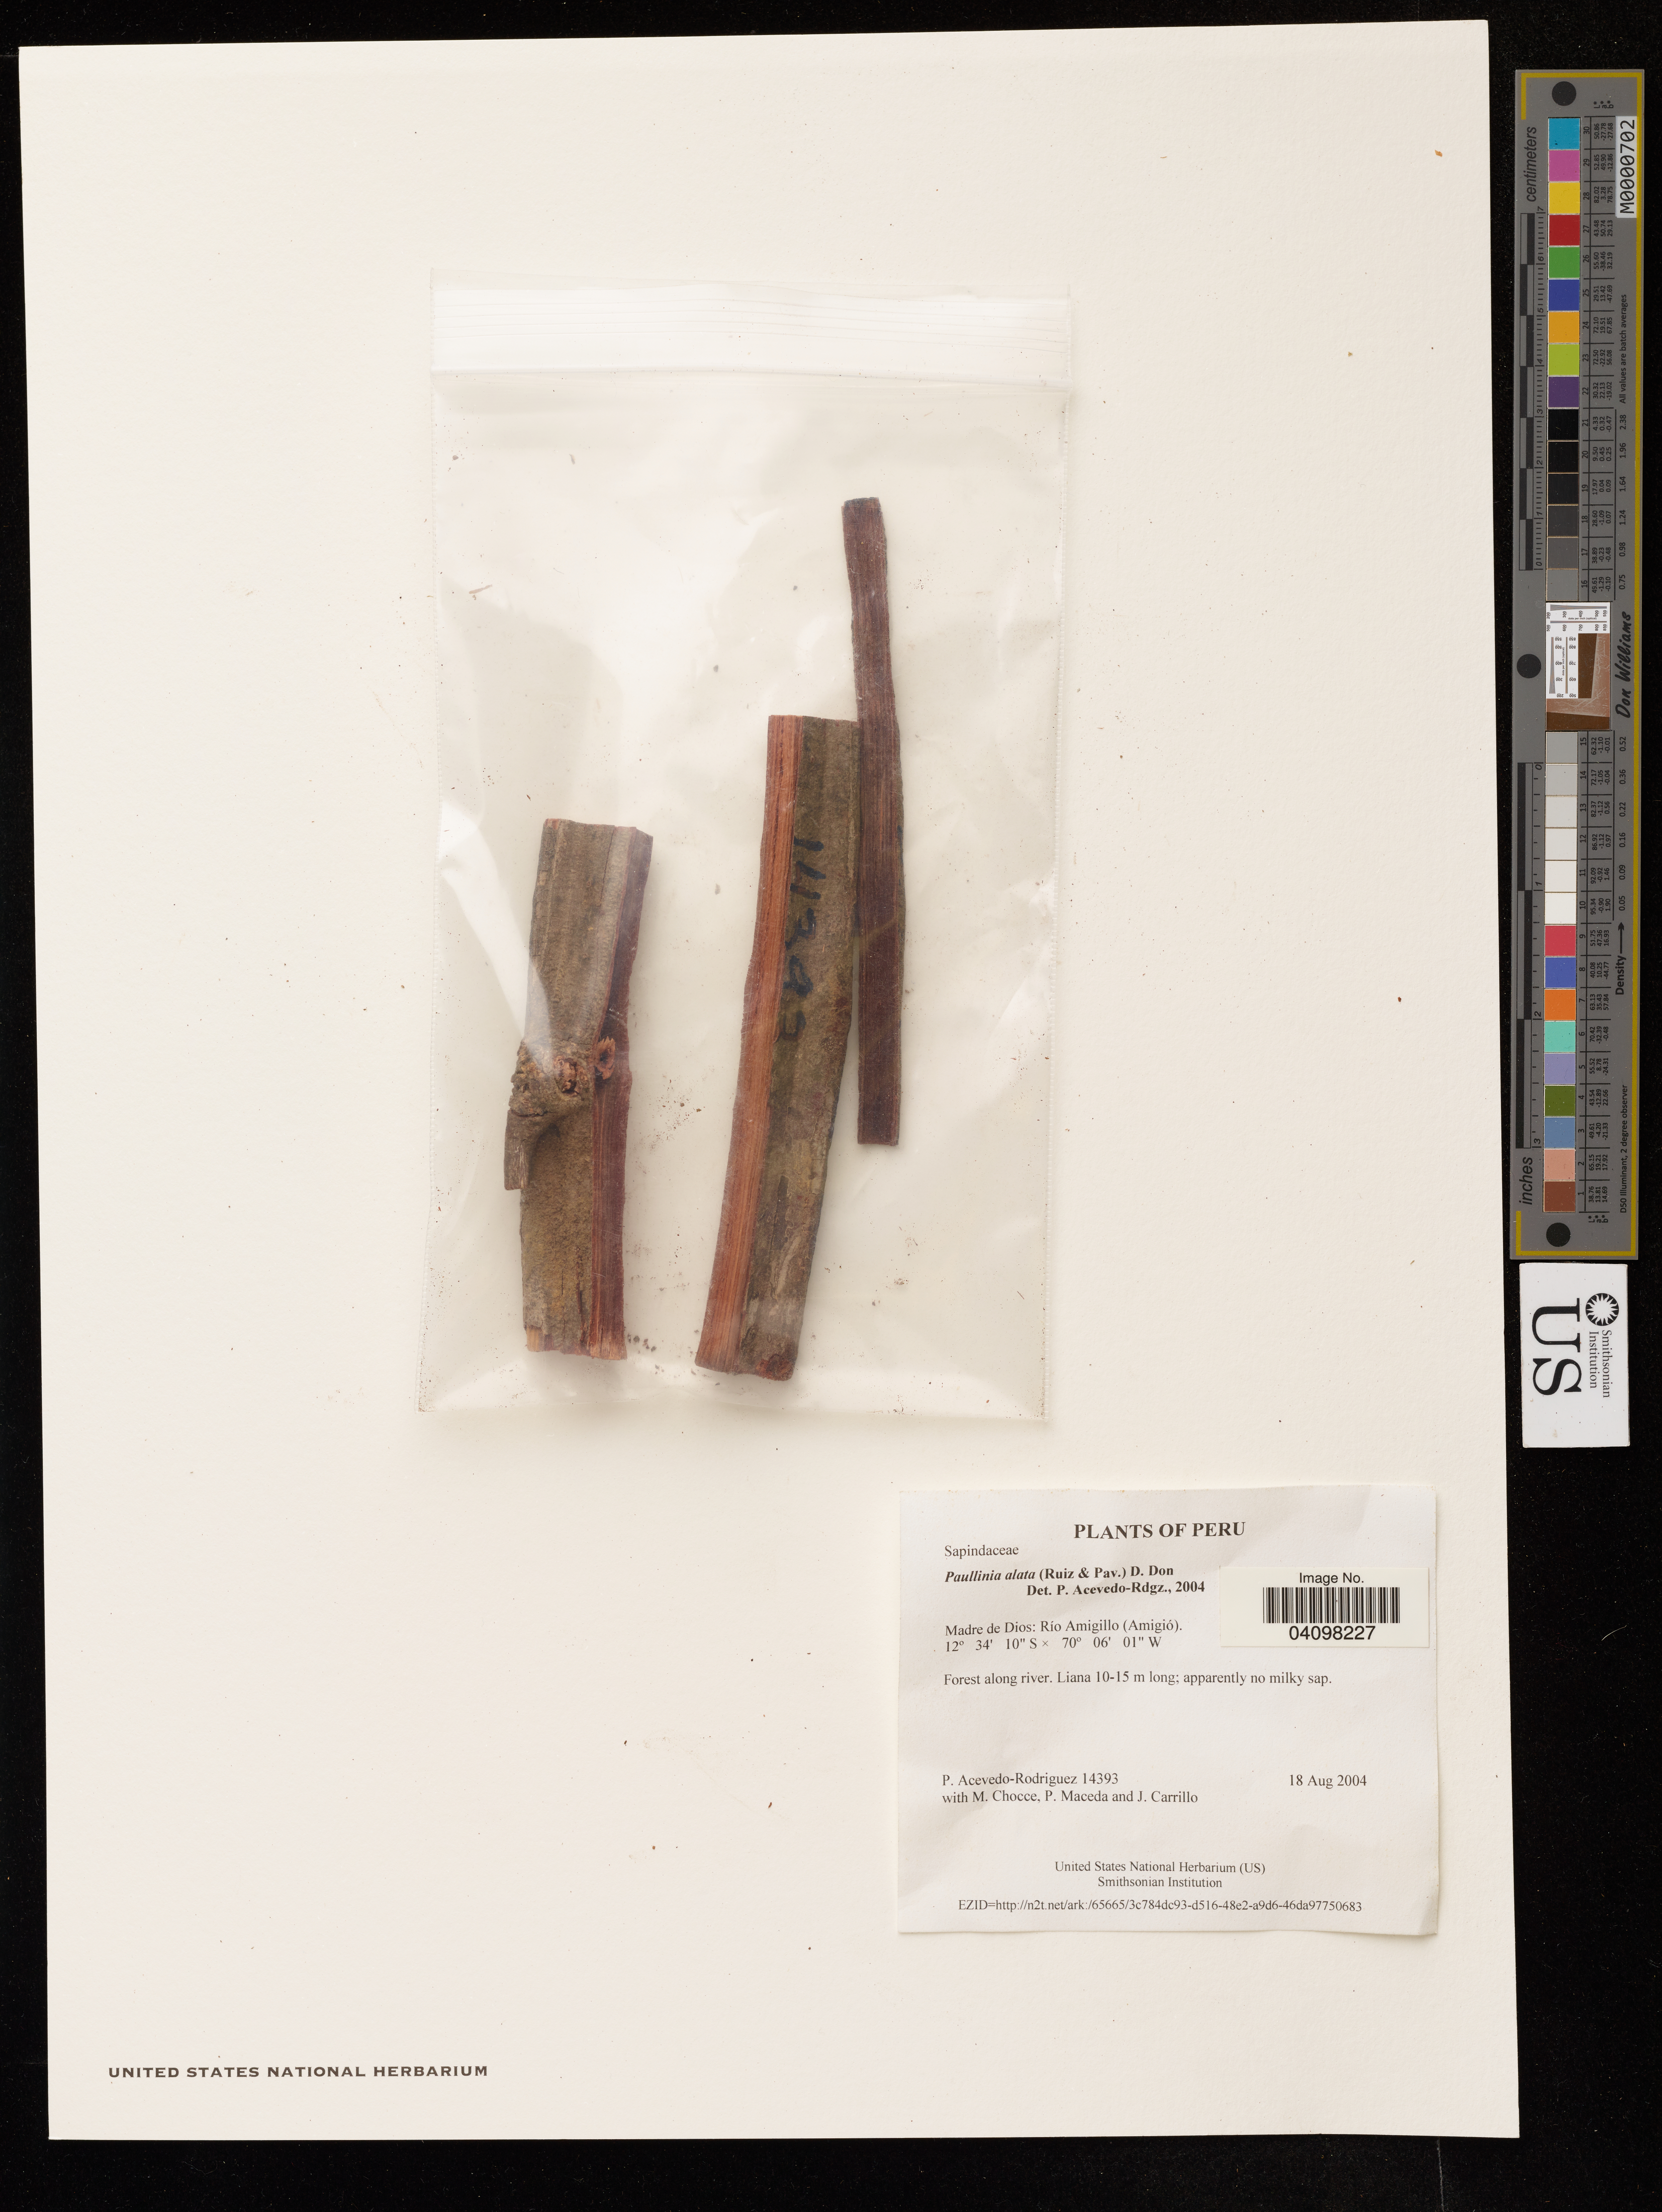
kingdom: Plantae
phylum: Tracheophyta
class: Magnoliopsida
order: Sapindales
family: Sapindaceae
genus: Paullinia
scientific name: Paullinia alata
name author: (Ruiz & Pav.) G. Don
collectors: P. Acevedo-Rodr., M. Chocce, P. Maceda & J. Carrillo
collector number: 14393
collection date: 2004-08-18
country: Peru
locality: Madre de Dios: Río Amigillo (Amigió). Forest along river.